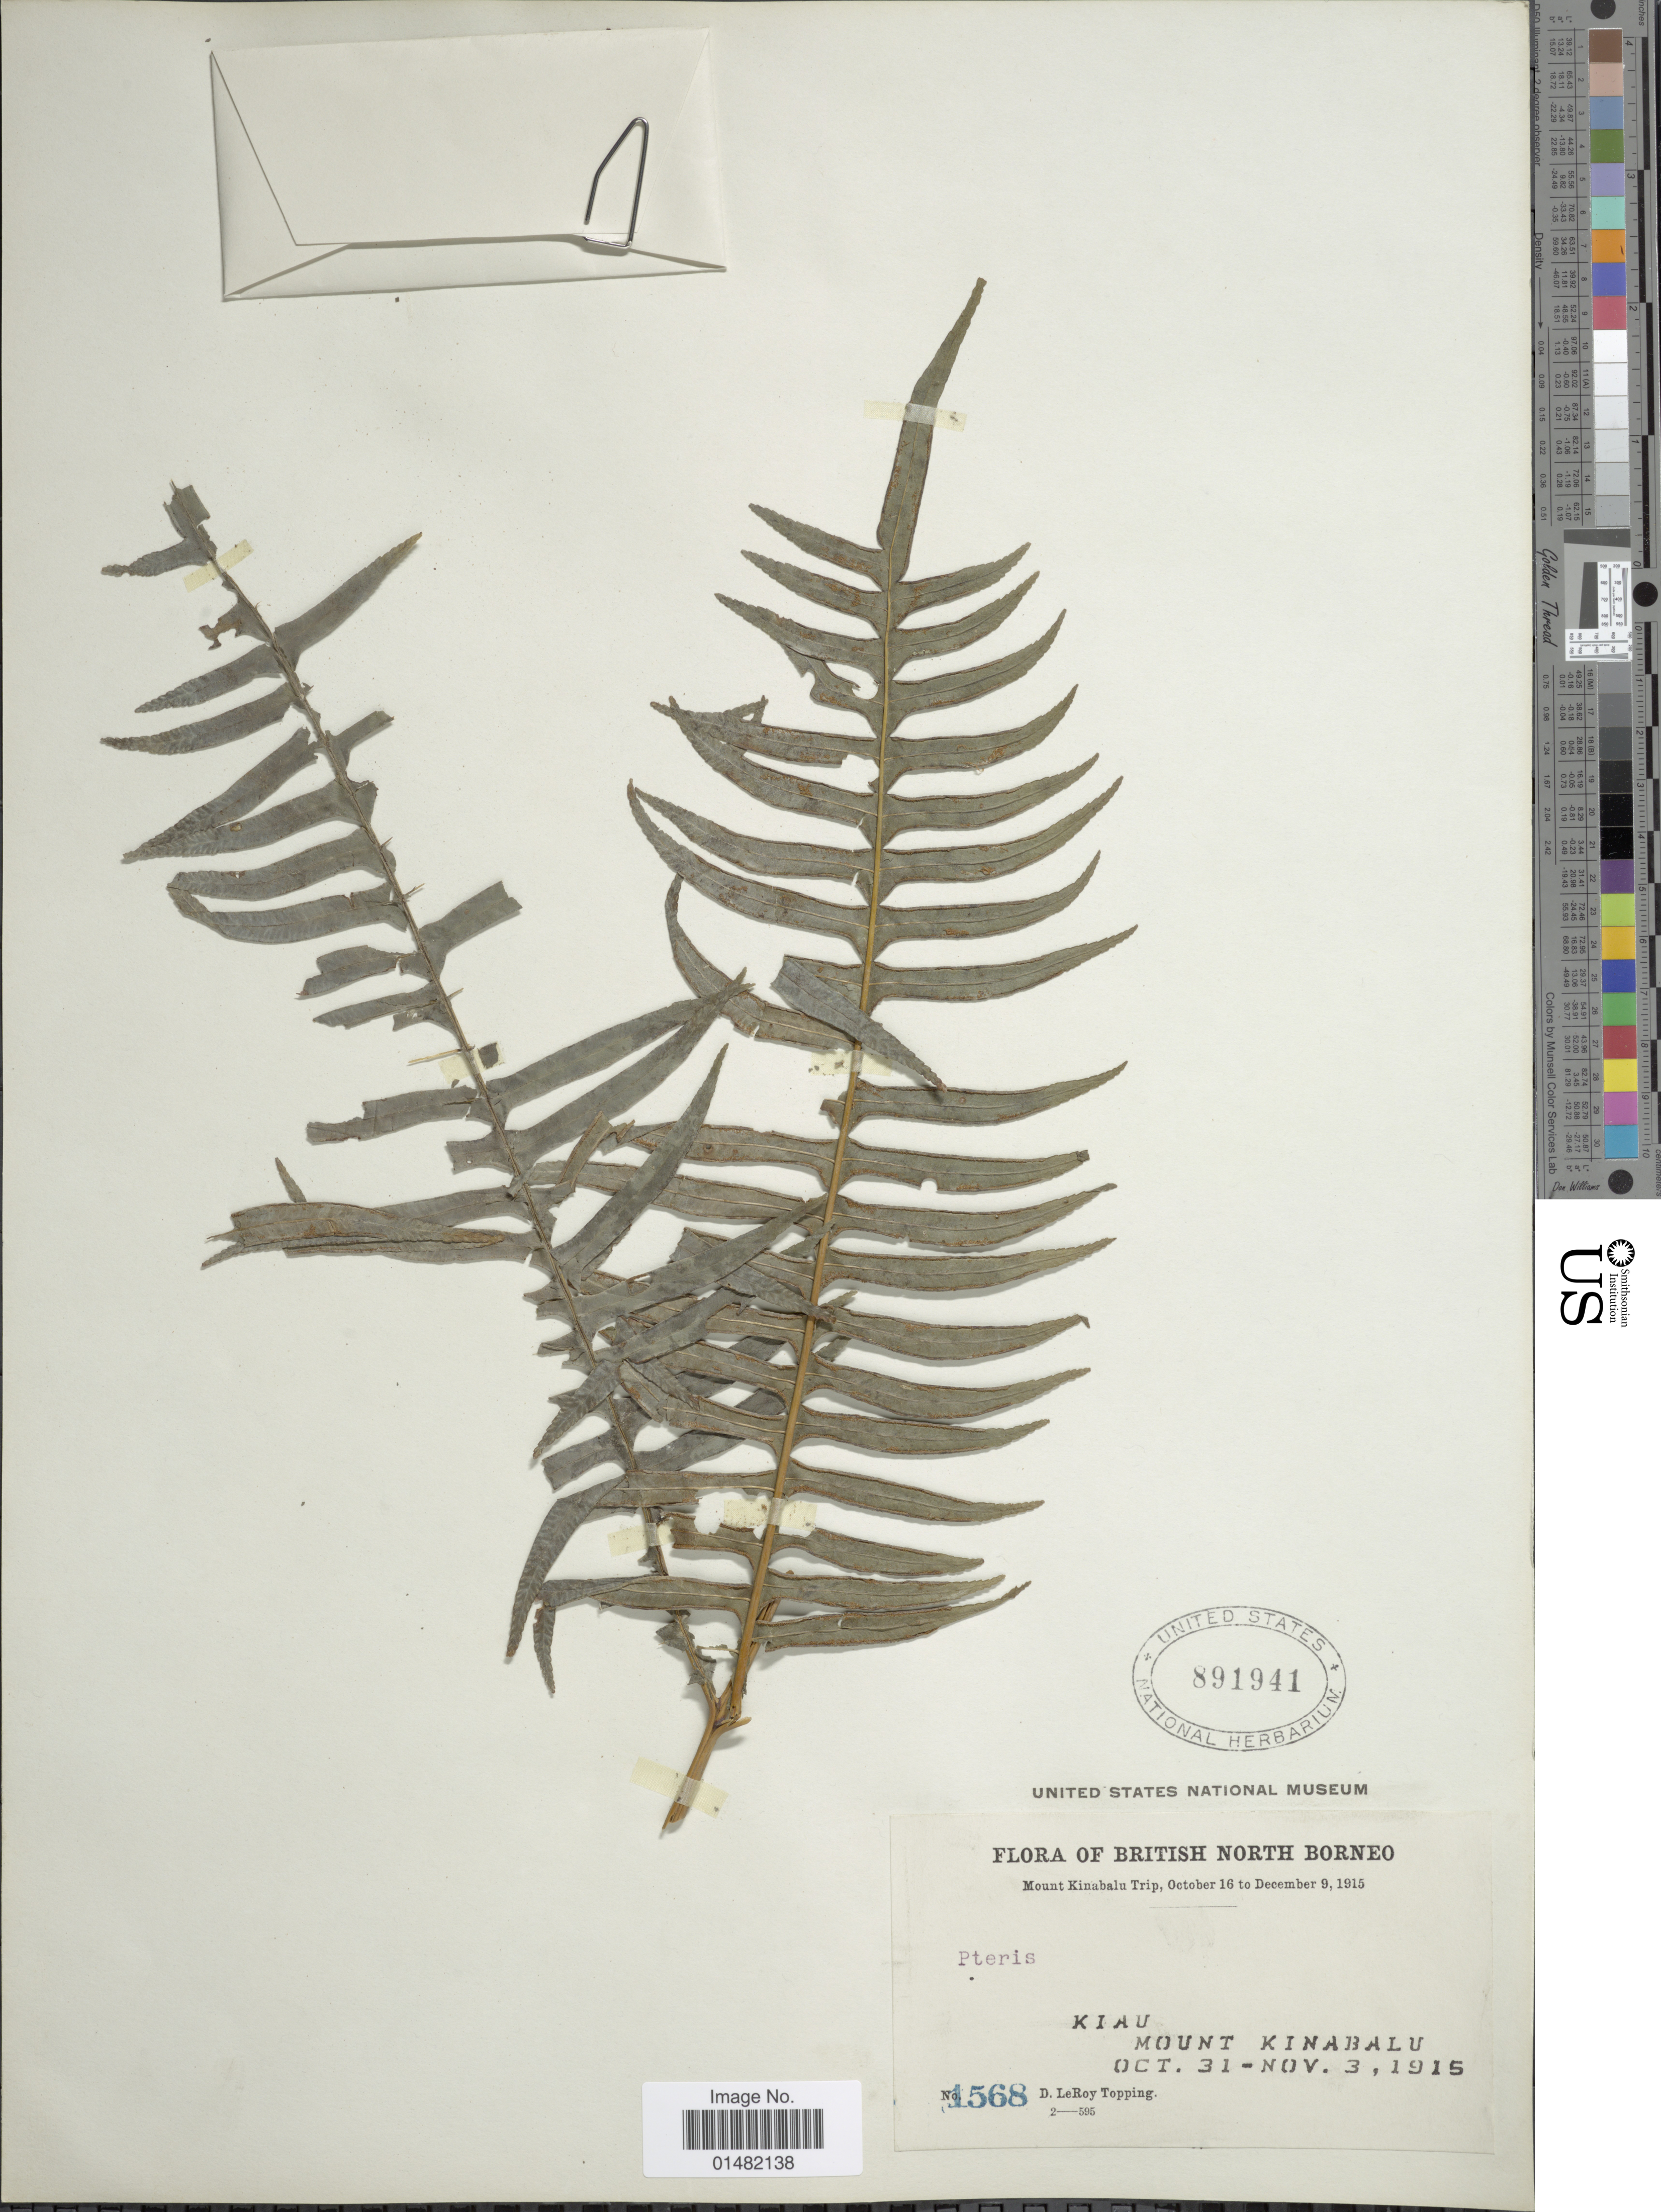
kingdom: Plantae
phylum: Tracheophyta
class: Polypodiopsida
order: Polypodiales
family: Pteridaceae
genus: Pteris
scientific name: Pteris sp.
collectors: D. L. Topping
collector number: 1568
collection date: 1915-10-31/1915-11-03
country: Malaysia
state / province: Sabah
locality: British North Borneo, Kiau, Mount Kinabalu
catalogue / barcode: US 891941